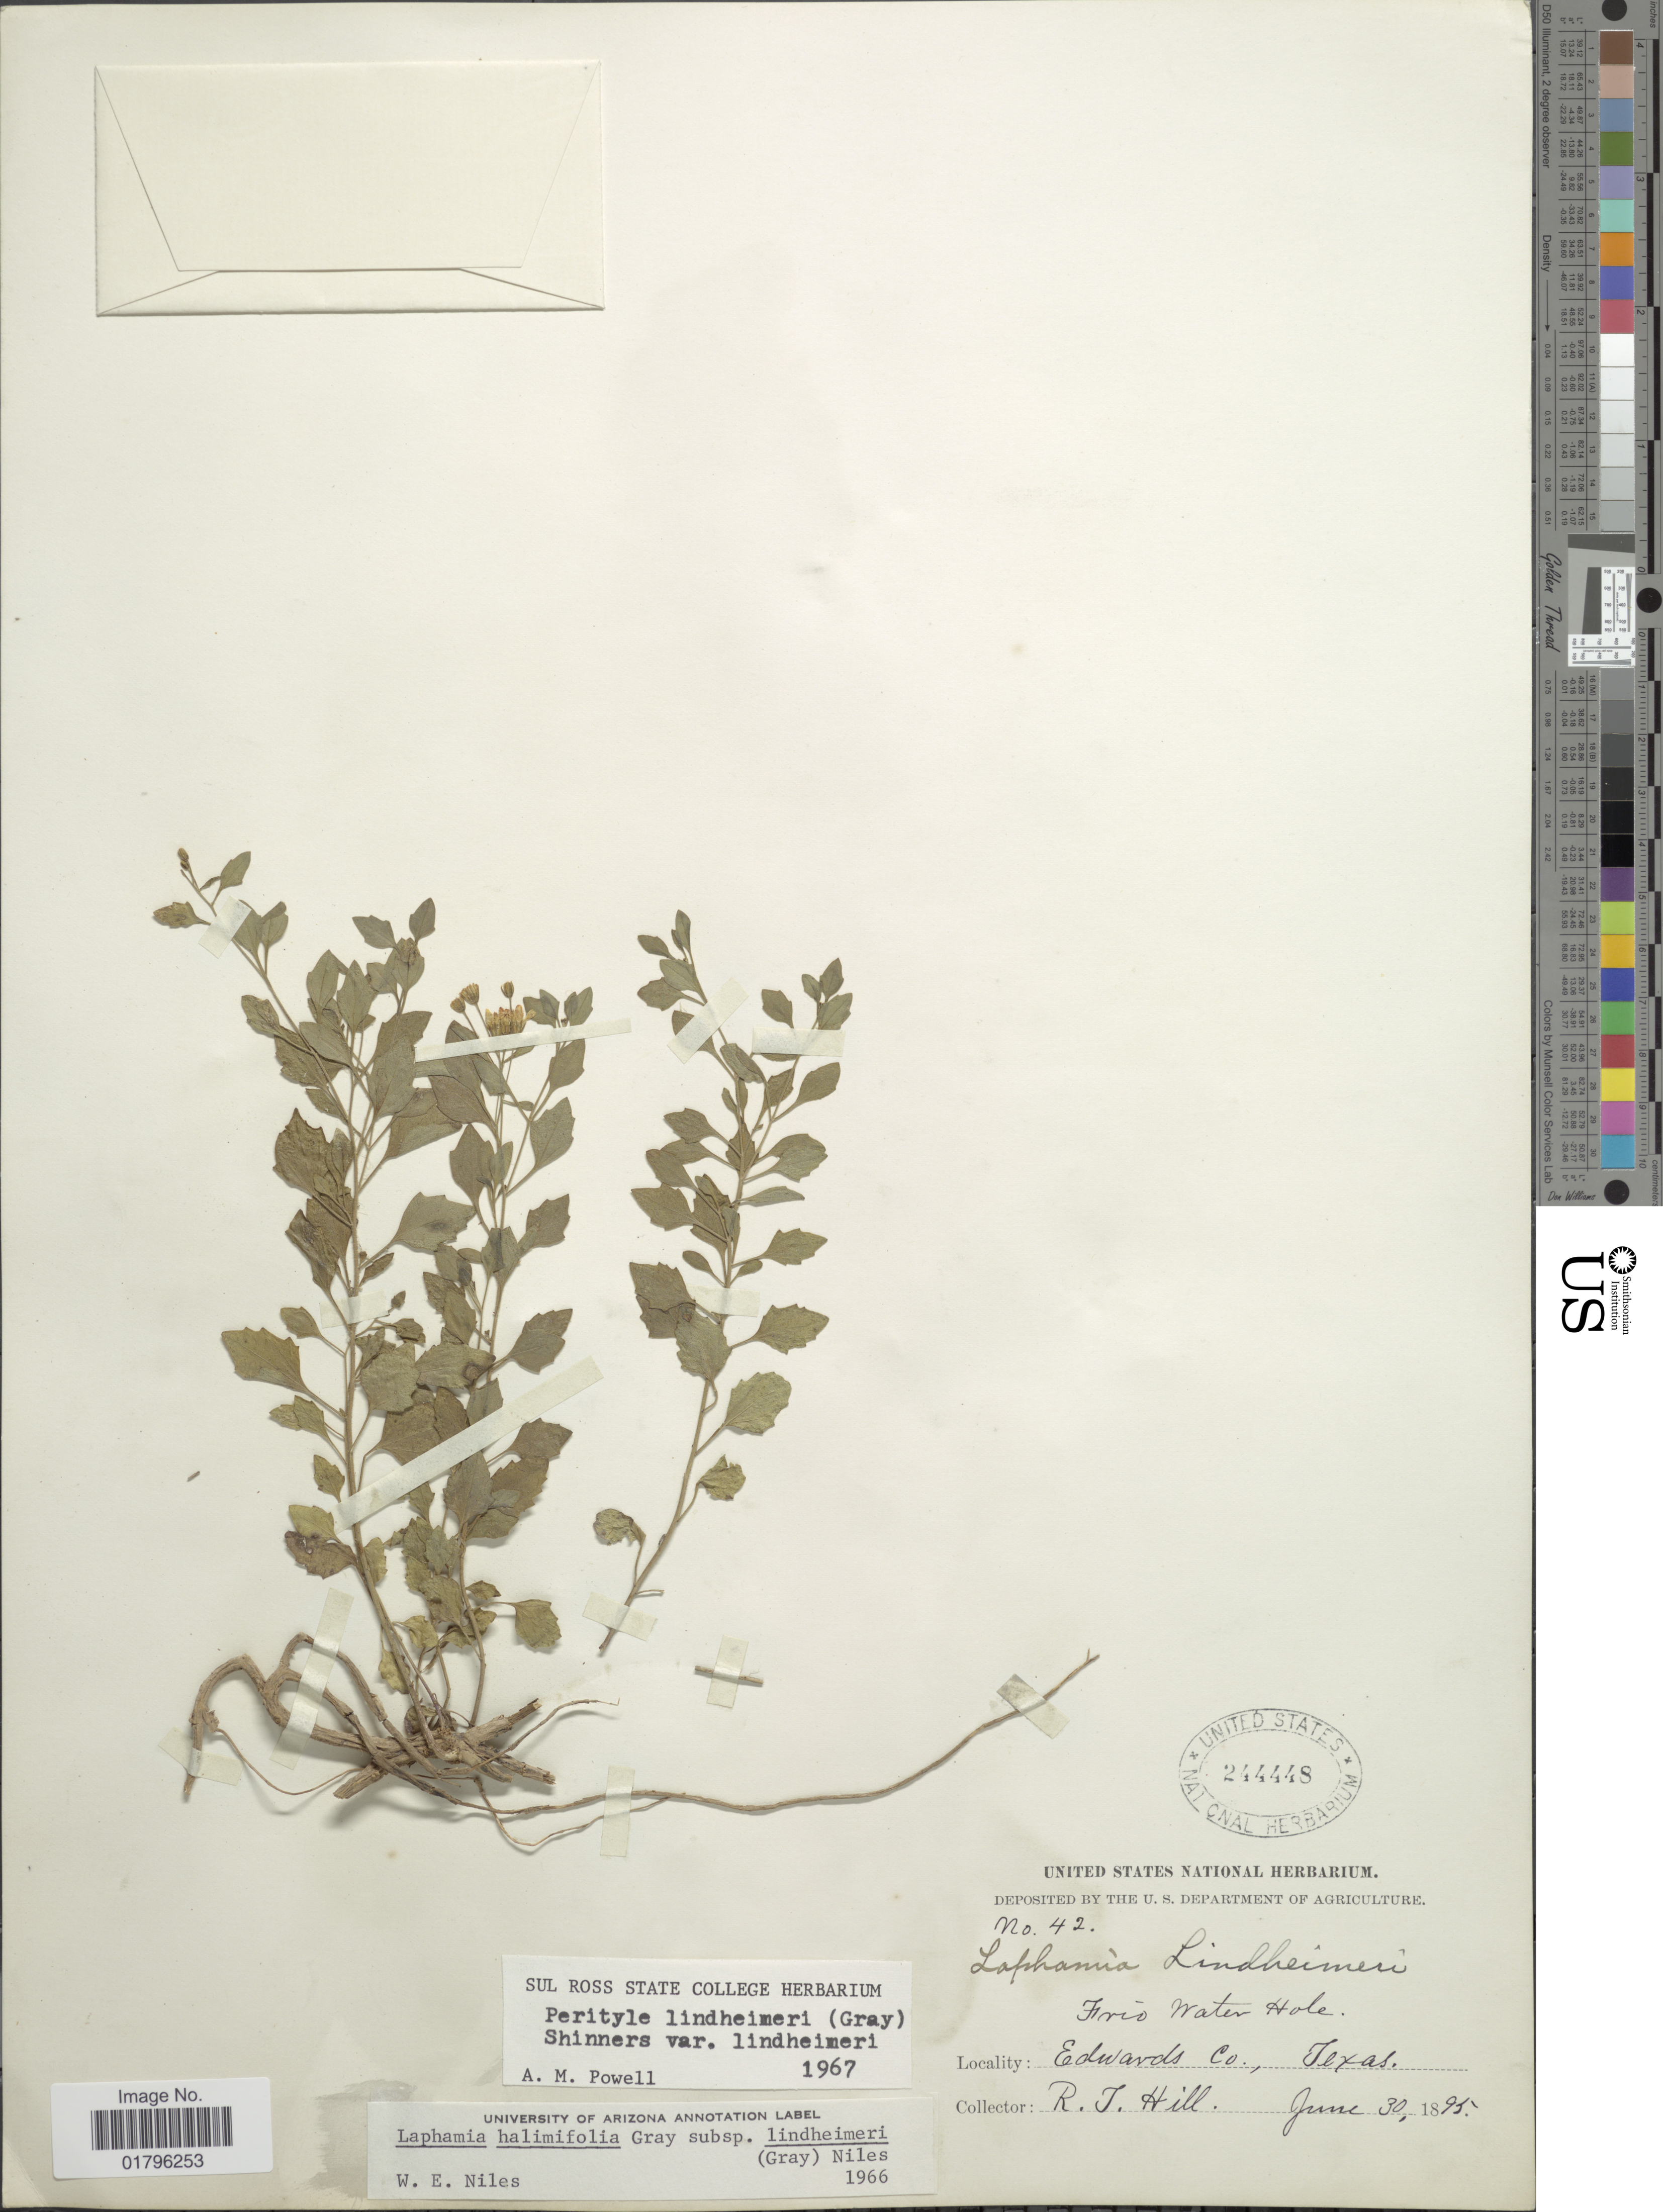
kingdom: Plantae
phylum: Tracheophyta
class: Magnoliopsida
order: Asterales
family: Asteraceae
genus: Perityle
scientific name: Perityle lindheimeri var. lindheimeri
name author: (A. Gray) Shinners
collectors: R. J. Hill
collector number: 42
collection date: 1895-06-30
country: United States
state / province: Texas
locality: Frio Water Hole, Edwards Co.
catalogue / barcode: US 244448